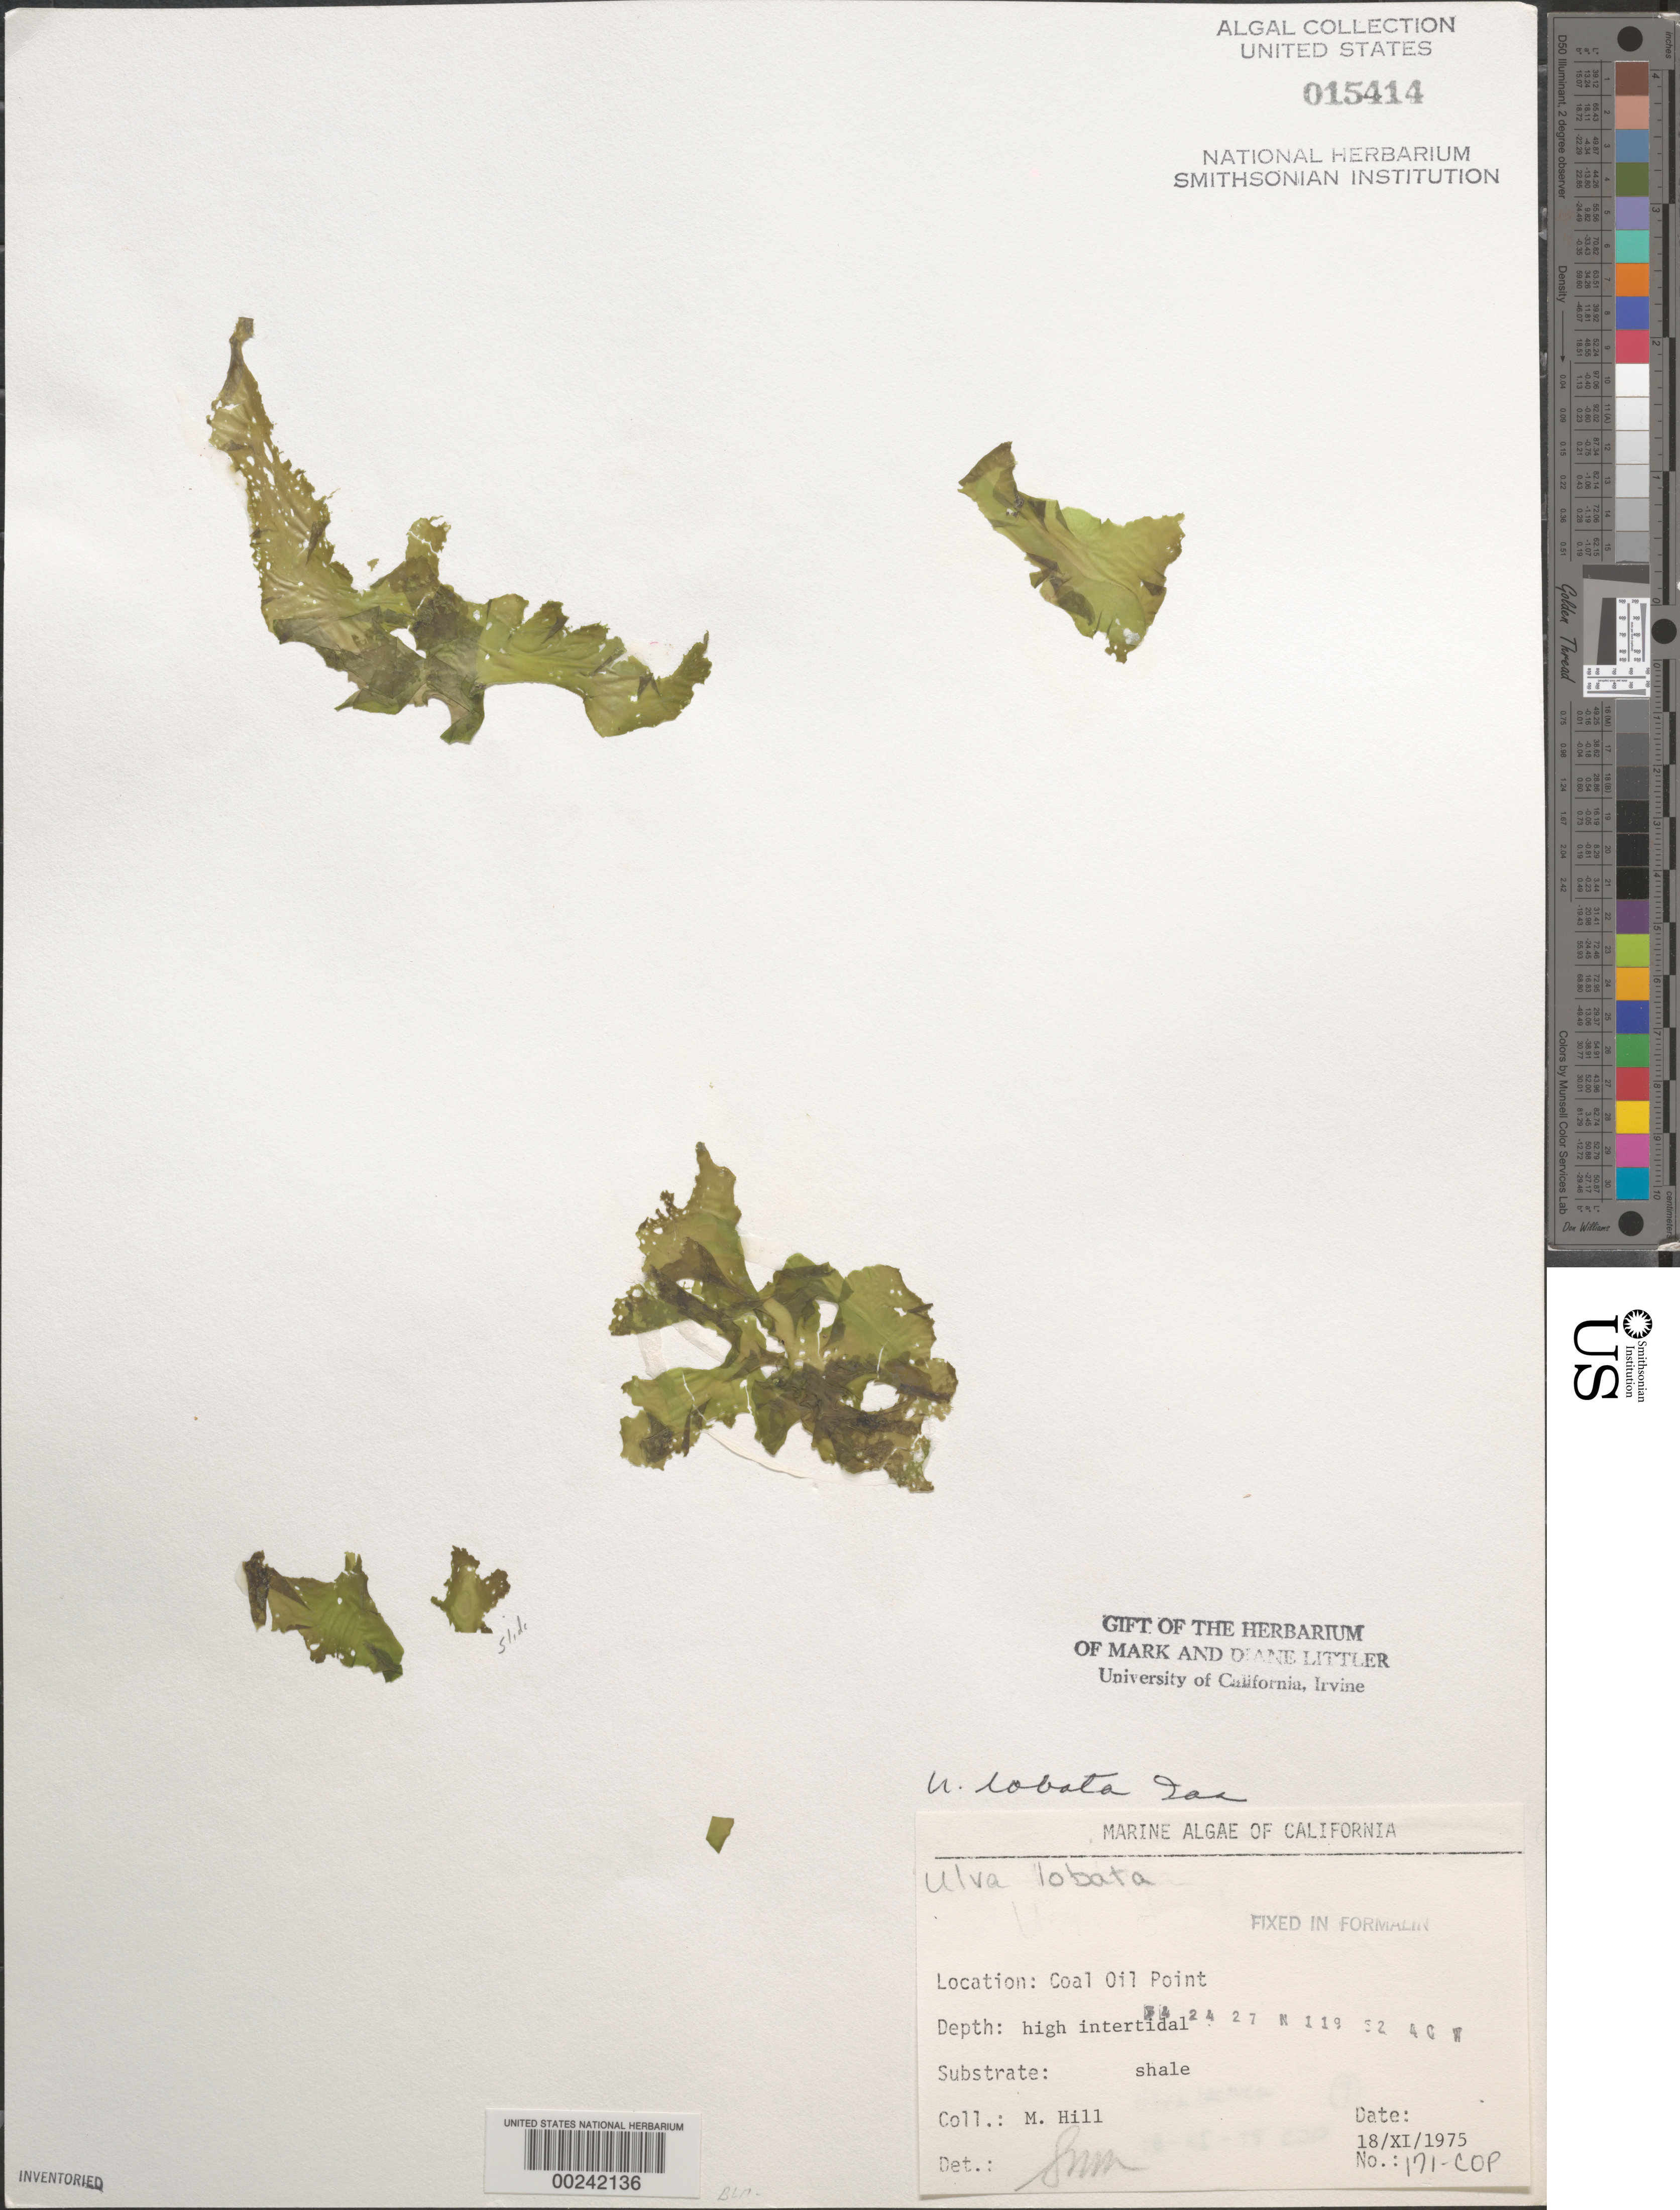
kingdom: Plantae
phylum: Chlorophyta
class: Ulvophyceae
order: Ulvales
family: Ulvaceae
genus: Ulva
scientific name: Ulva lactuca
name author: L.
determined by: Algae name updating Project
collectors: M. Hill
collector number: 171-cop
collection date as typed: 18 Nov 1975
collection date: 1975-11-18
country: United States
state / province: California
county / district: Santa Barbara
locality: Coal Oil Point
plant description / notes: BLM-SOCALBIGHT Rocky Intertidal Survey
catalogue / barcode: US 15414